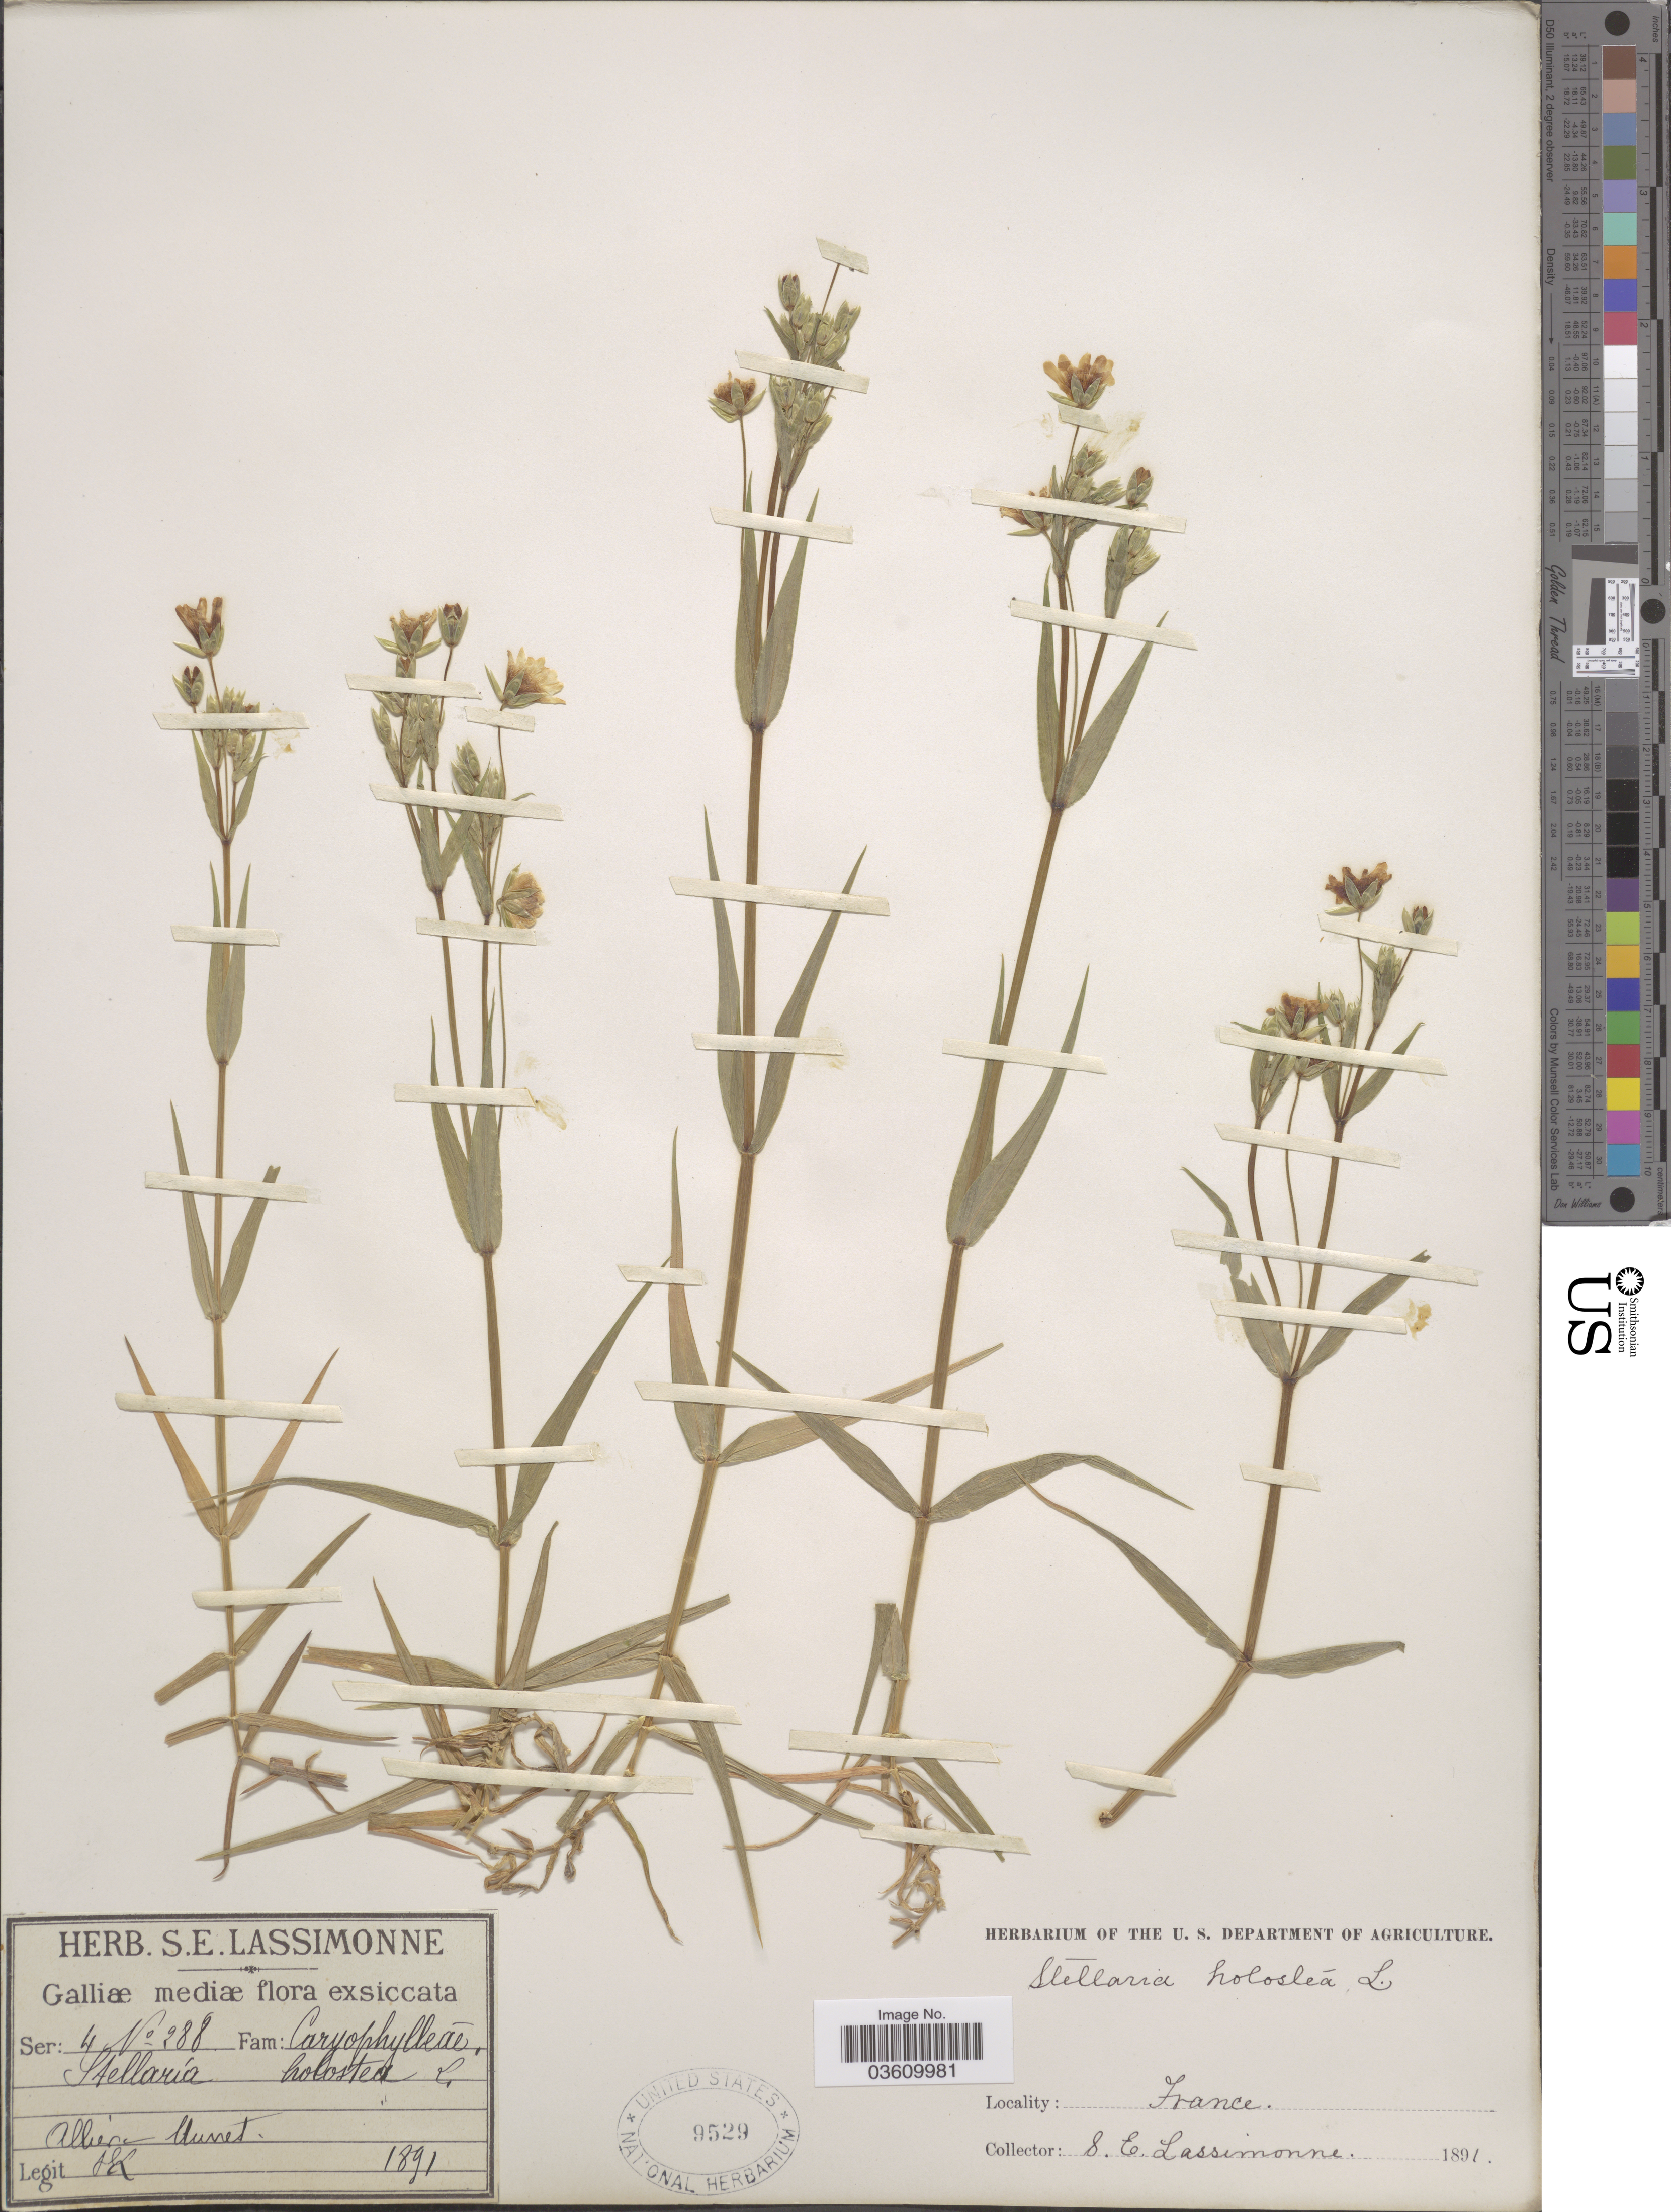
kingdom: Plantae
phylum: Tracheophyta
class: Magnoliopsida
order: Caryophyllales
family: Caryophyllaceae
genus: Rabelera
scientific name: Rabelera holostea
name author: (L.) M.T. Sharples & E.A. Tripp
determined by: U.S. National Herbarium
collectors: S. Lassimonne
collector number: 288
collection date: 1891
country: France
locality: Galliæ mediæ.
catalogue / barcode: US 9529